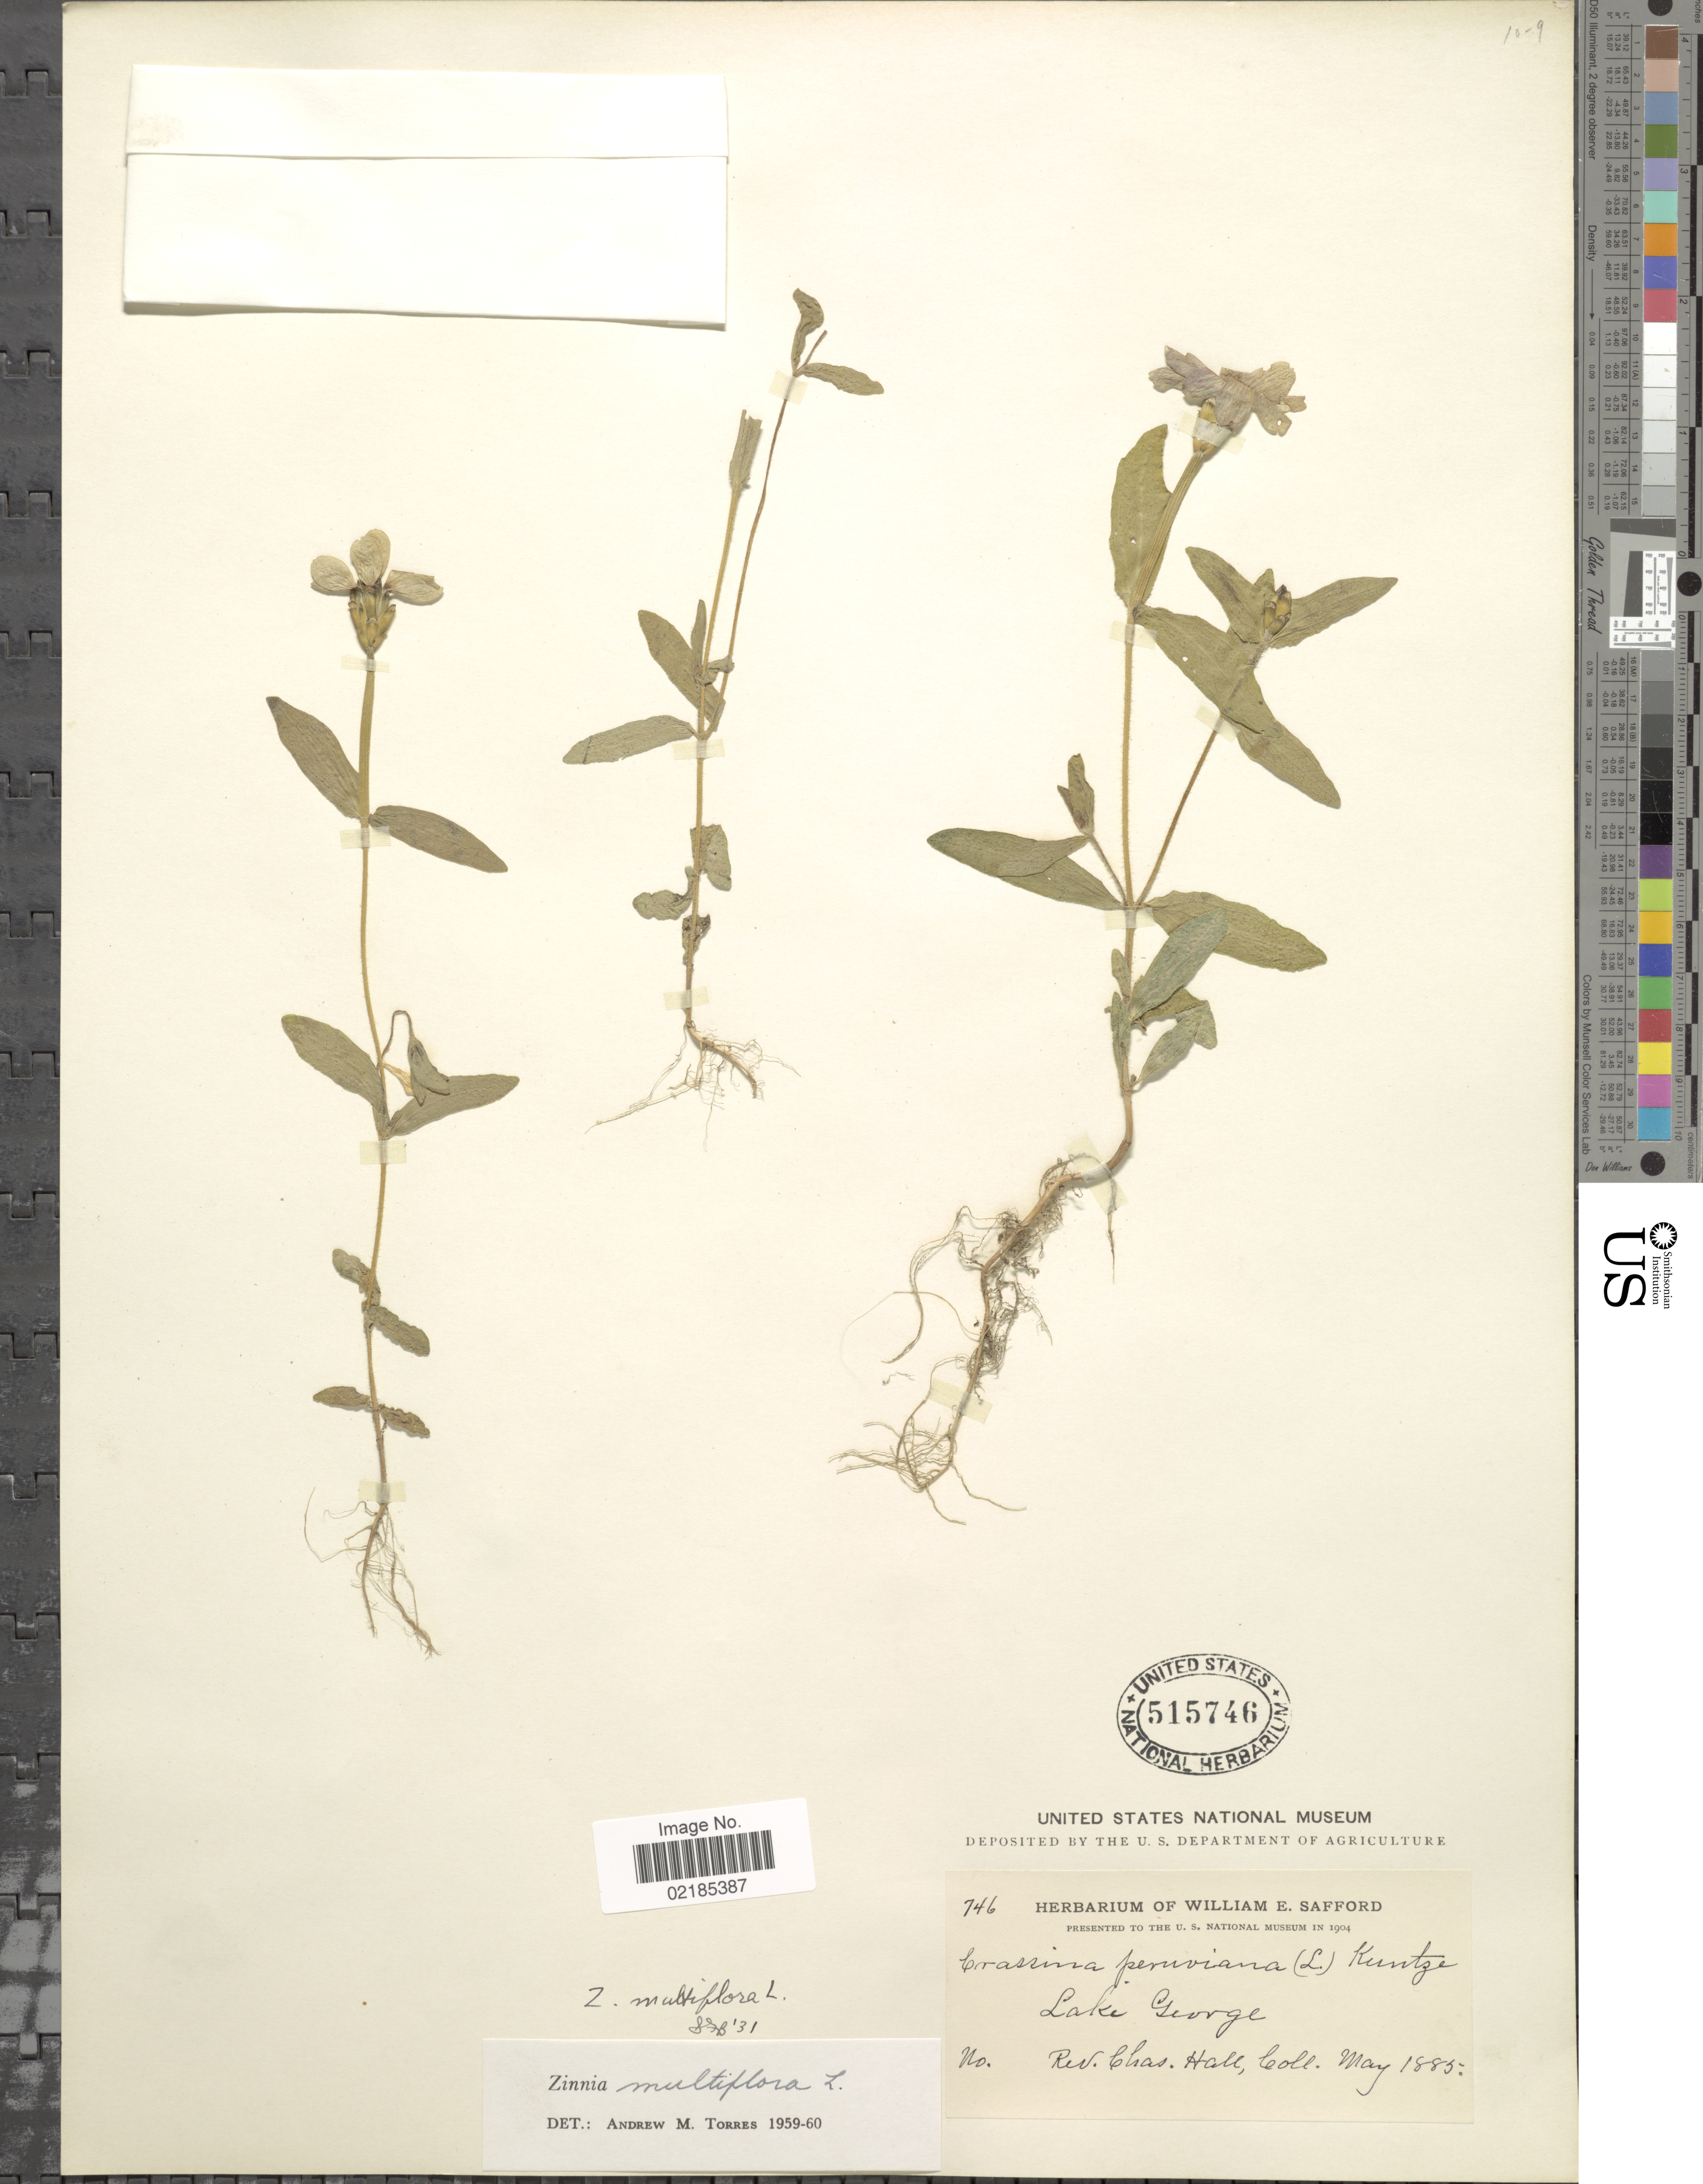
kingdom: Plantae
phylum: Tracheophyta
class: Magnoliopsida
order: Asterales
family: Asteraceae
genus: Zinnia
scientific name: Zinnia multiflora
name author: L.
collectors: C. Hall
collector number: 746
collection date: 1885-05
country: United States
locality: Lake George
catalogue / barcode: US 515746